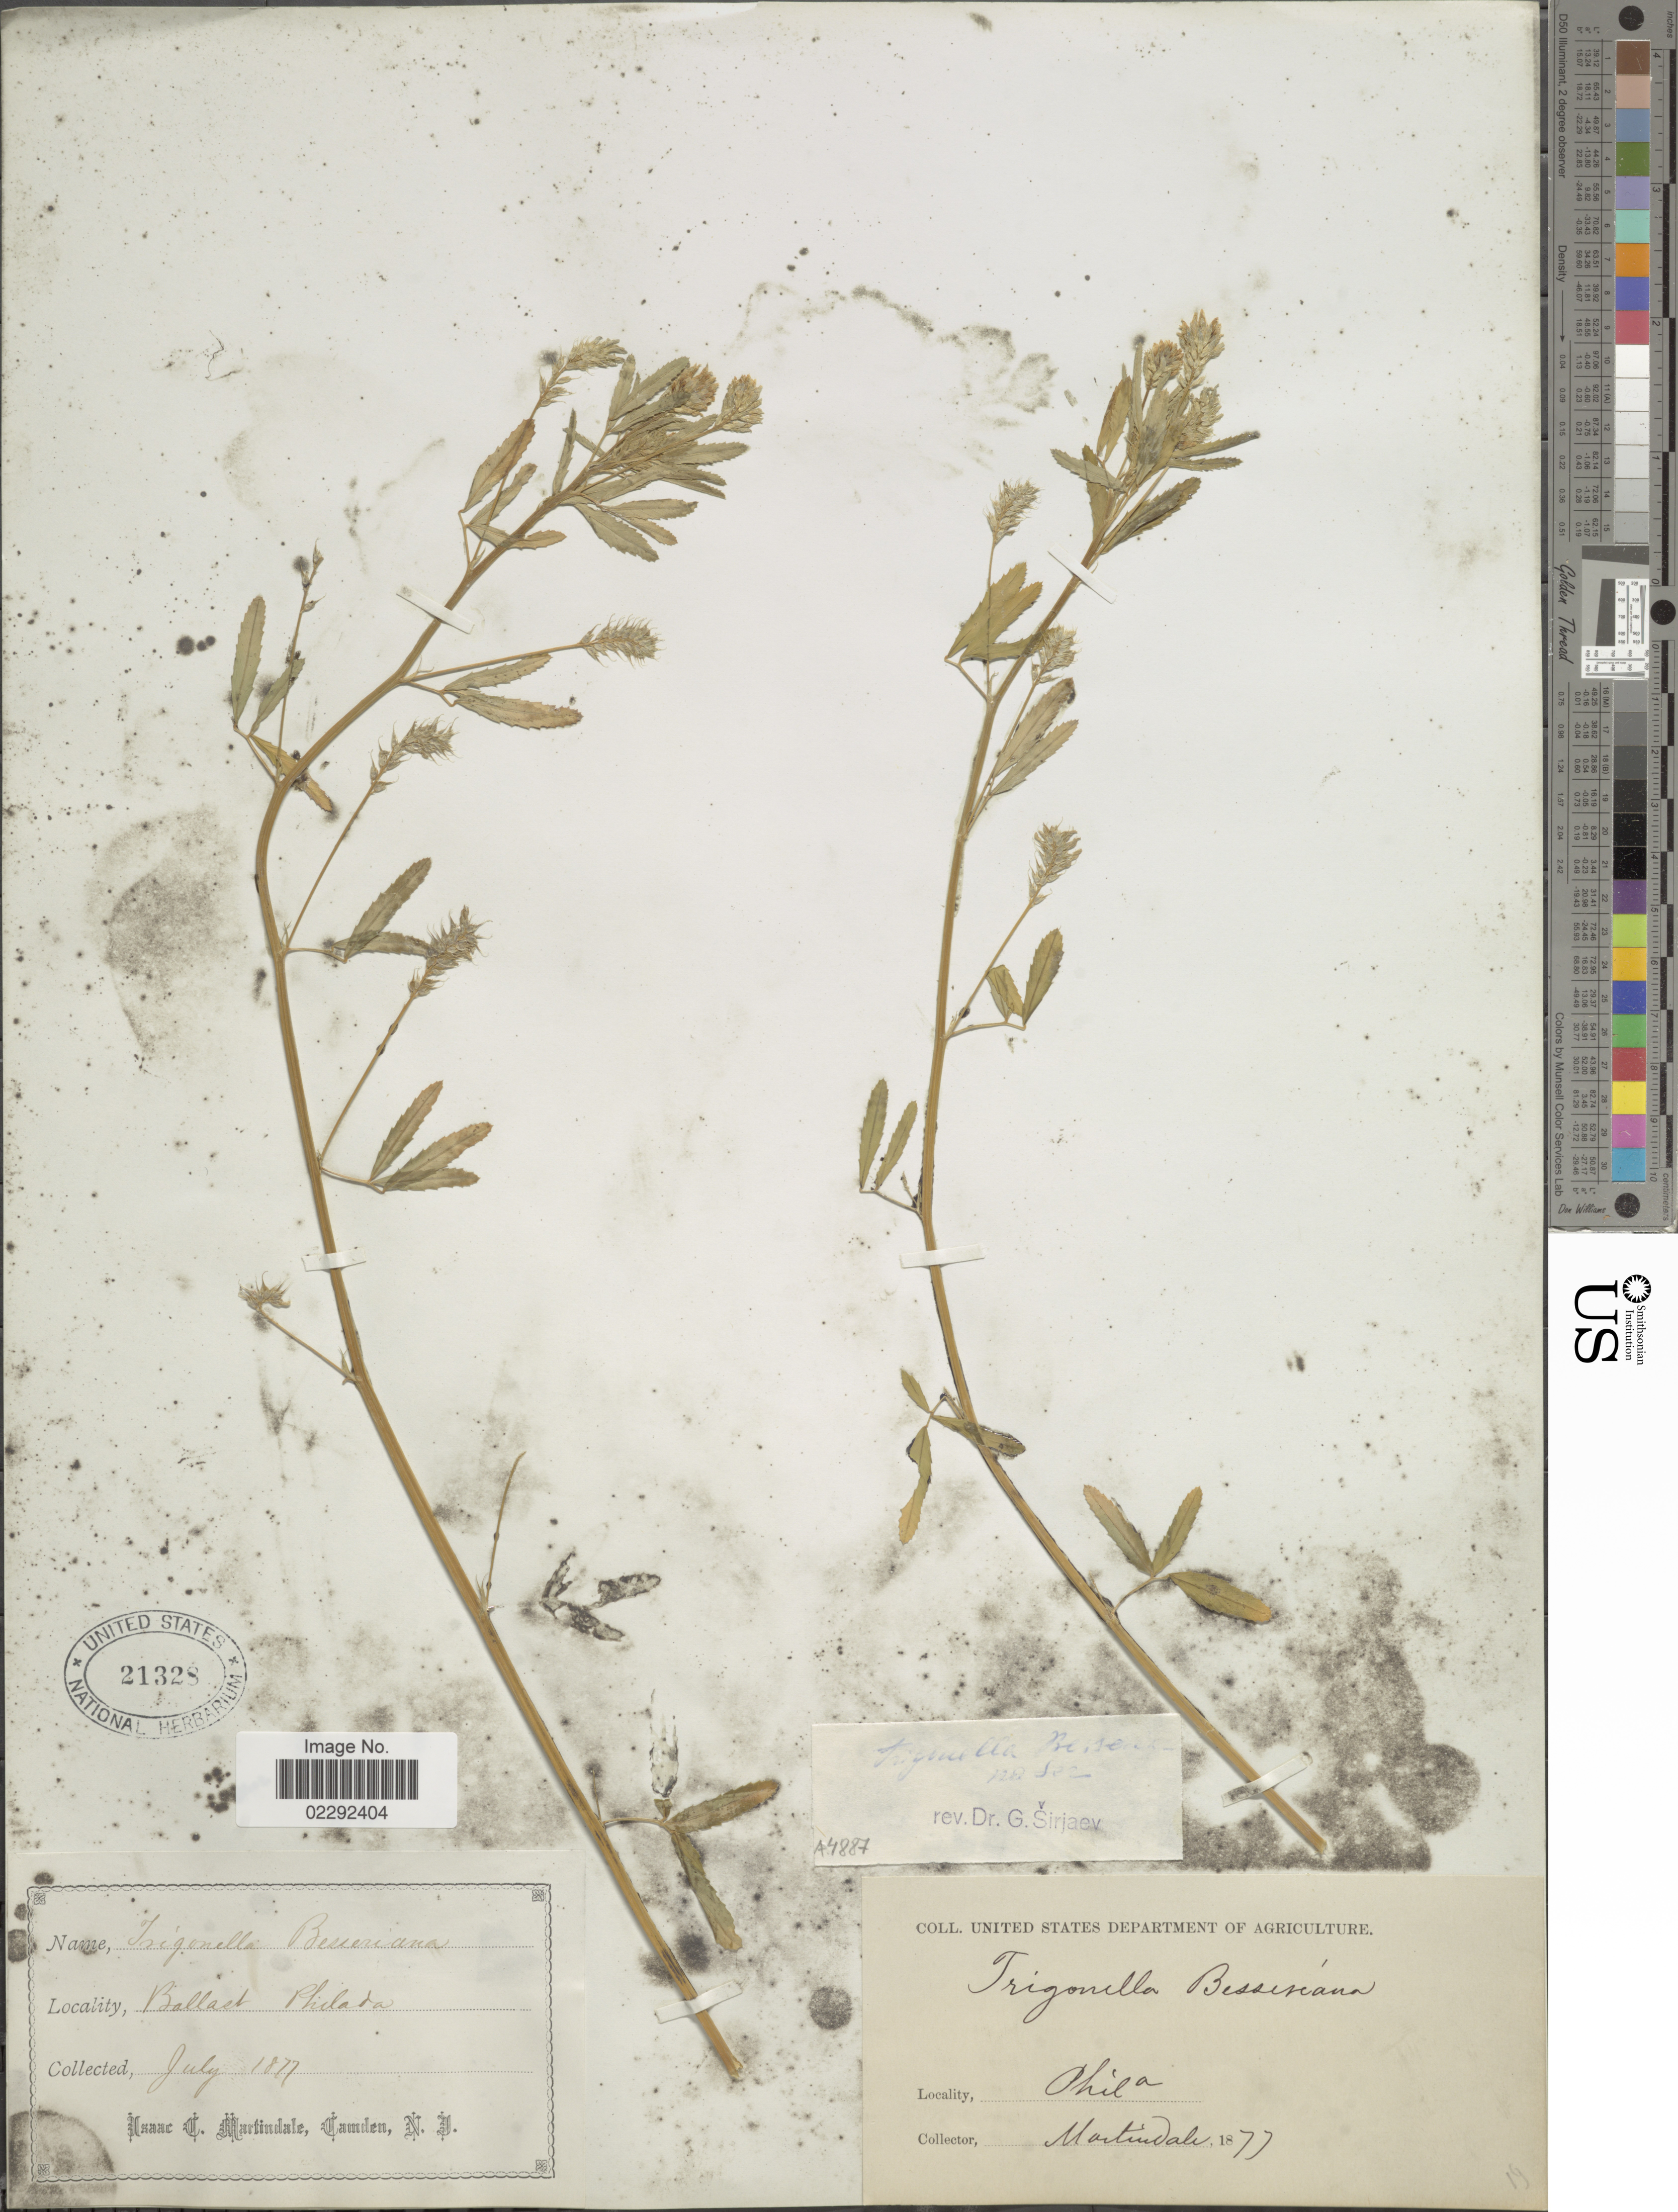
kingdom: Plantae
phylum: Tracheophyta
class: Magnoliopsida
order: Fabales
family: Fabaceae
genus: Trigonella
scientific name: Trigonella besseriana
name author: Ser.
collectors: I. C. Martindale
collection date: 1877-07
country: United States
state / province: Pennsylvania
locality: Ballast Philada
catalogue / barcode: US 21328